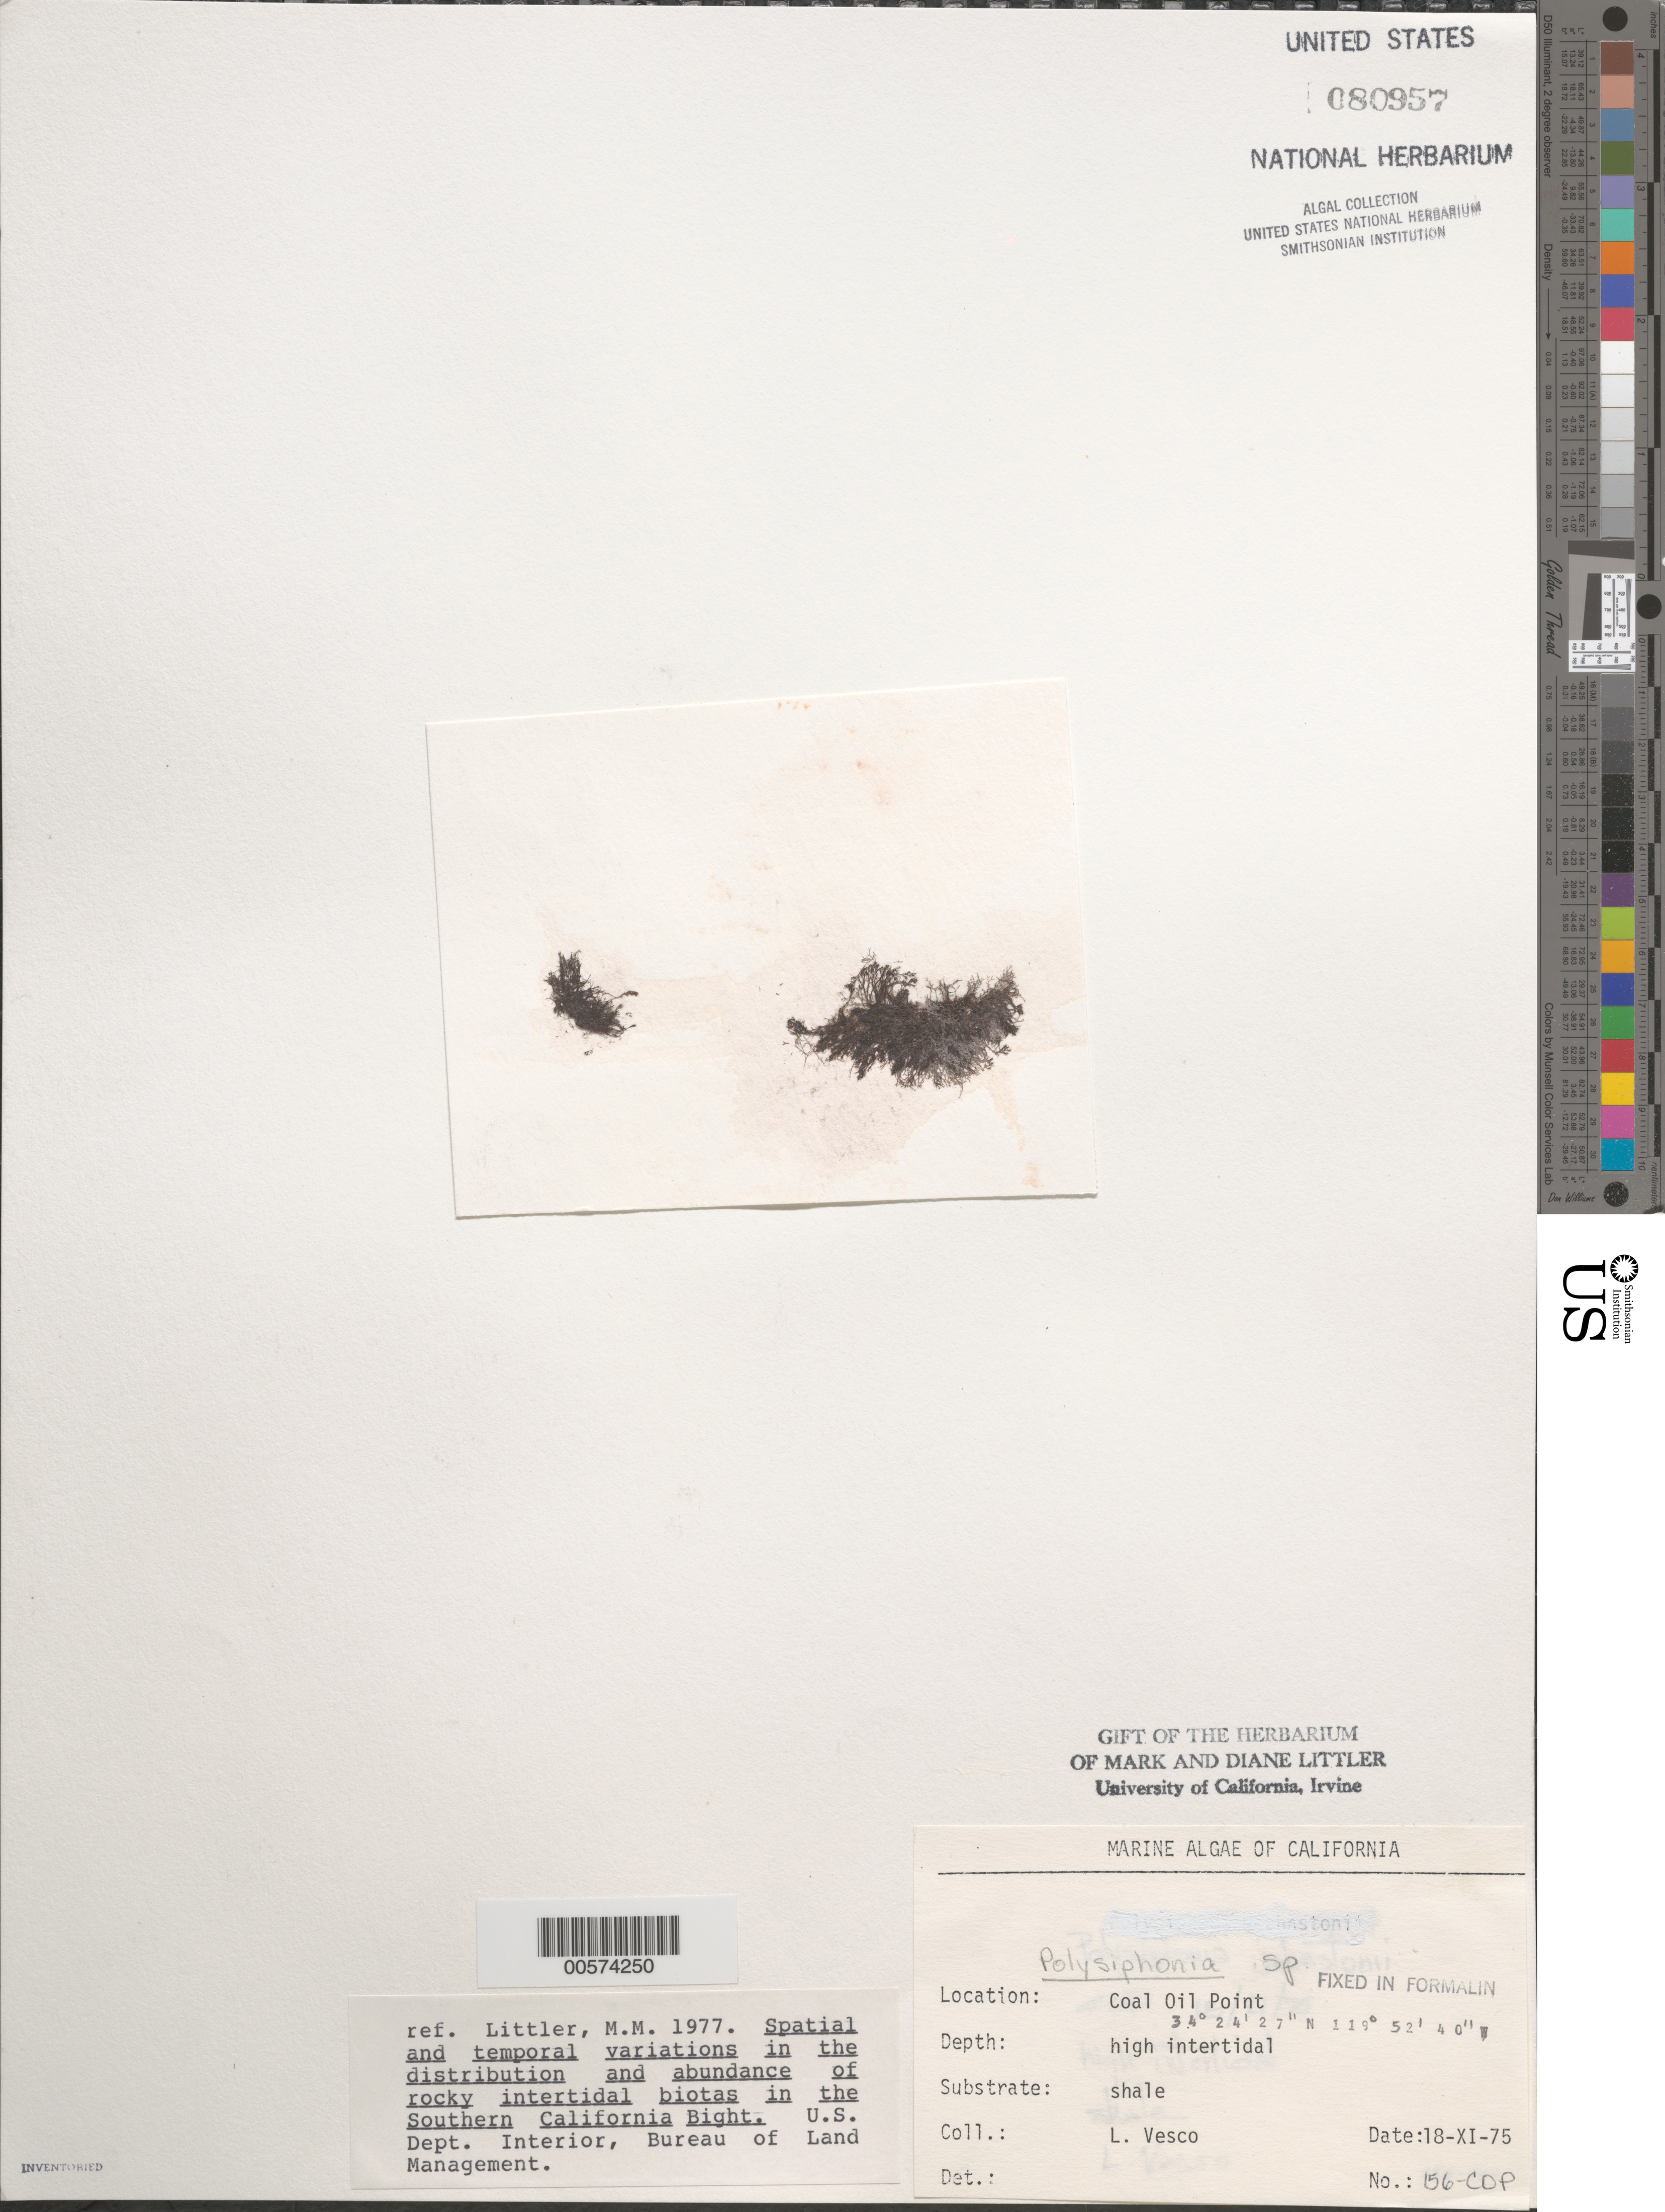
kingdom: Plantae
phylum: Rhodophyta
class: Florideophyceae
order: Ceramiales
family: Rhodomelaceae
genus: Polysiphonia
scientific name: Polysiphonia sp.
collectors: L. Vesco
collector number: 156-cop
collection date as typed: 18 Nov 1975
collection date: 1975-11-18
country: United States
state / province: California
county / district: Santa Barbara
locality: Coal Oil Point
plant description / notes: BLM-SOCALBIGHT Rocky Intertidal Survey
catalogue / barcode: US 80957